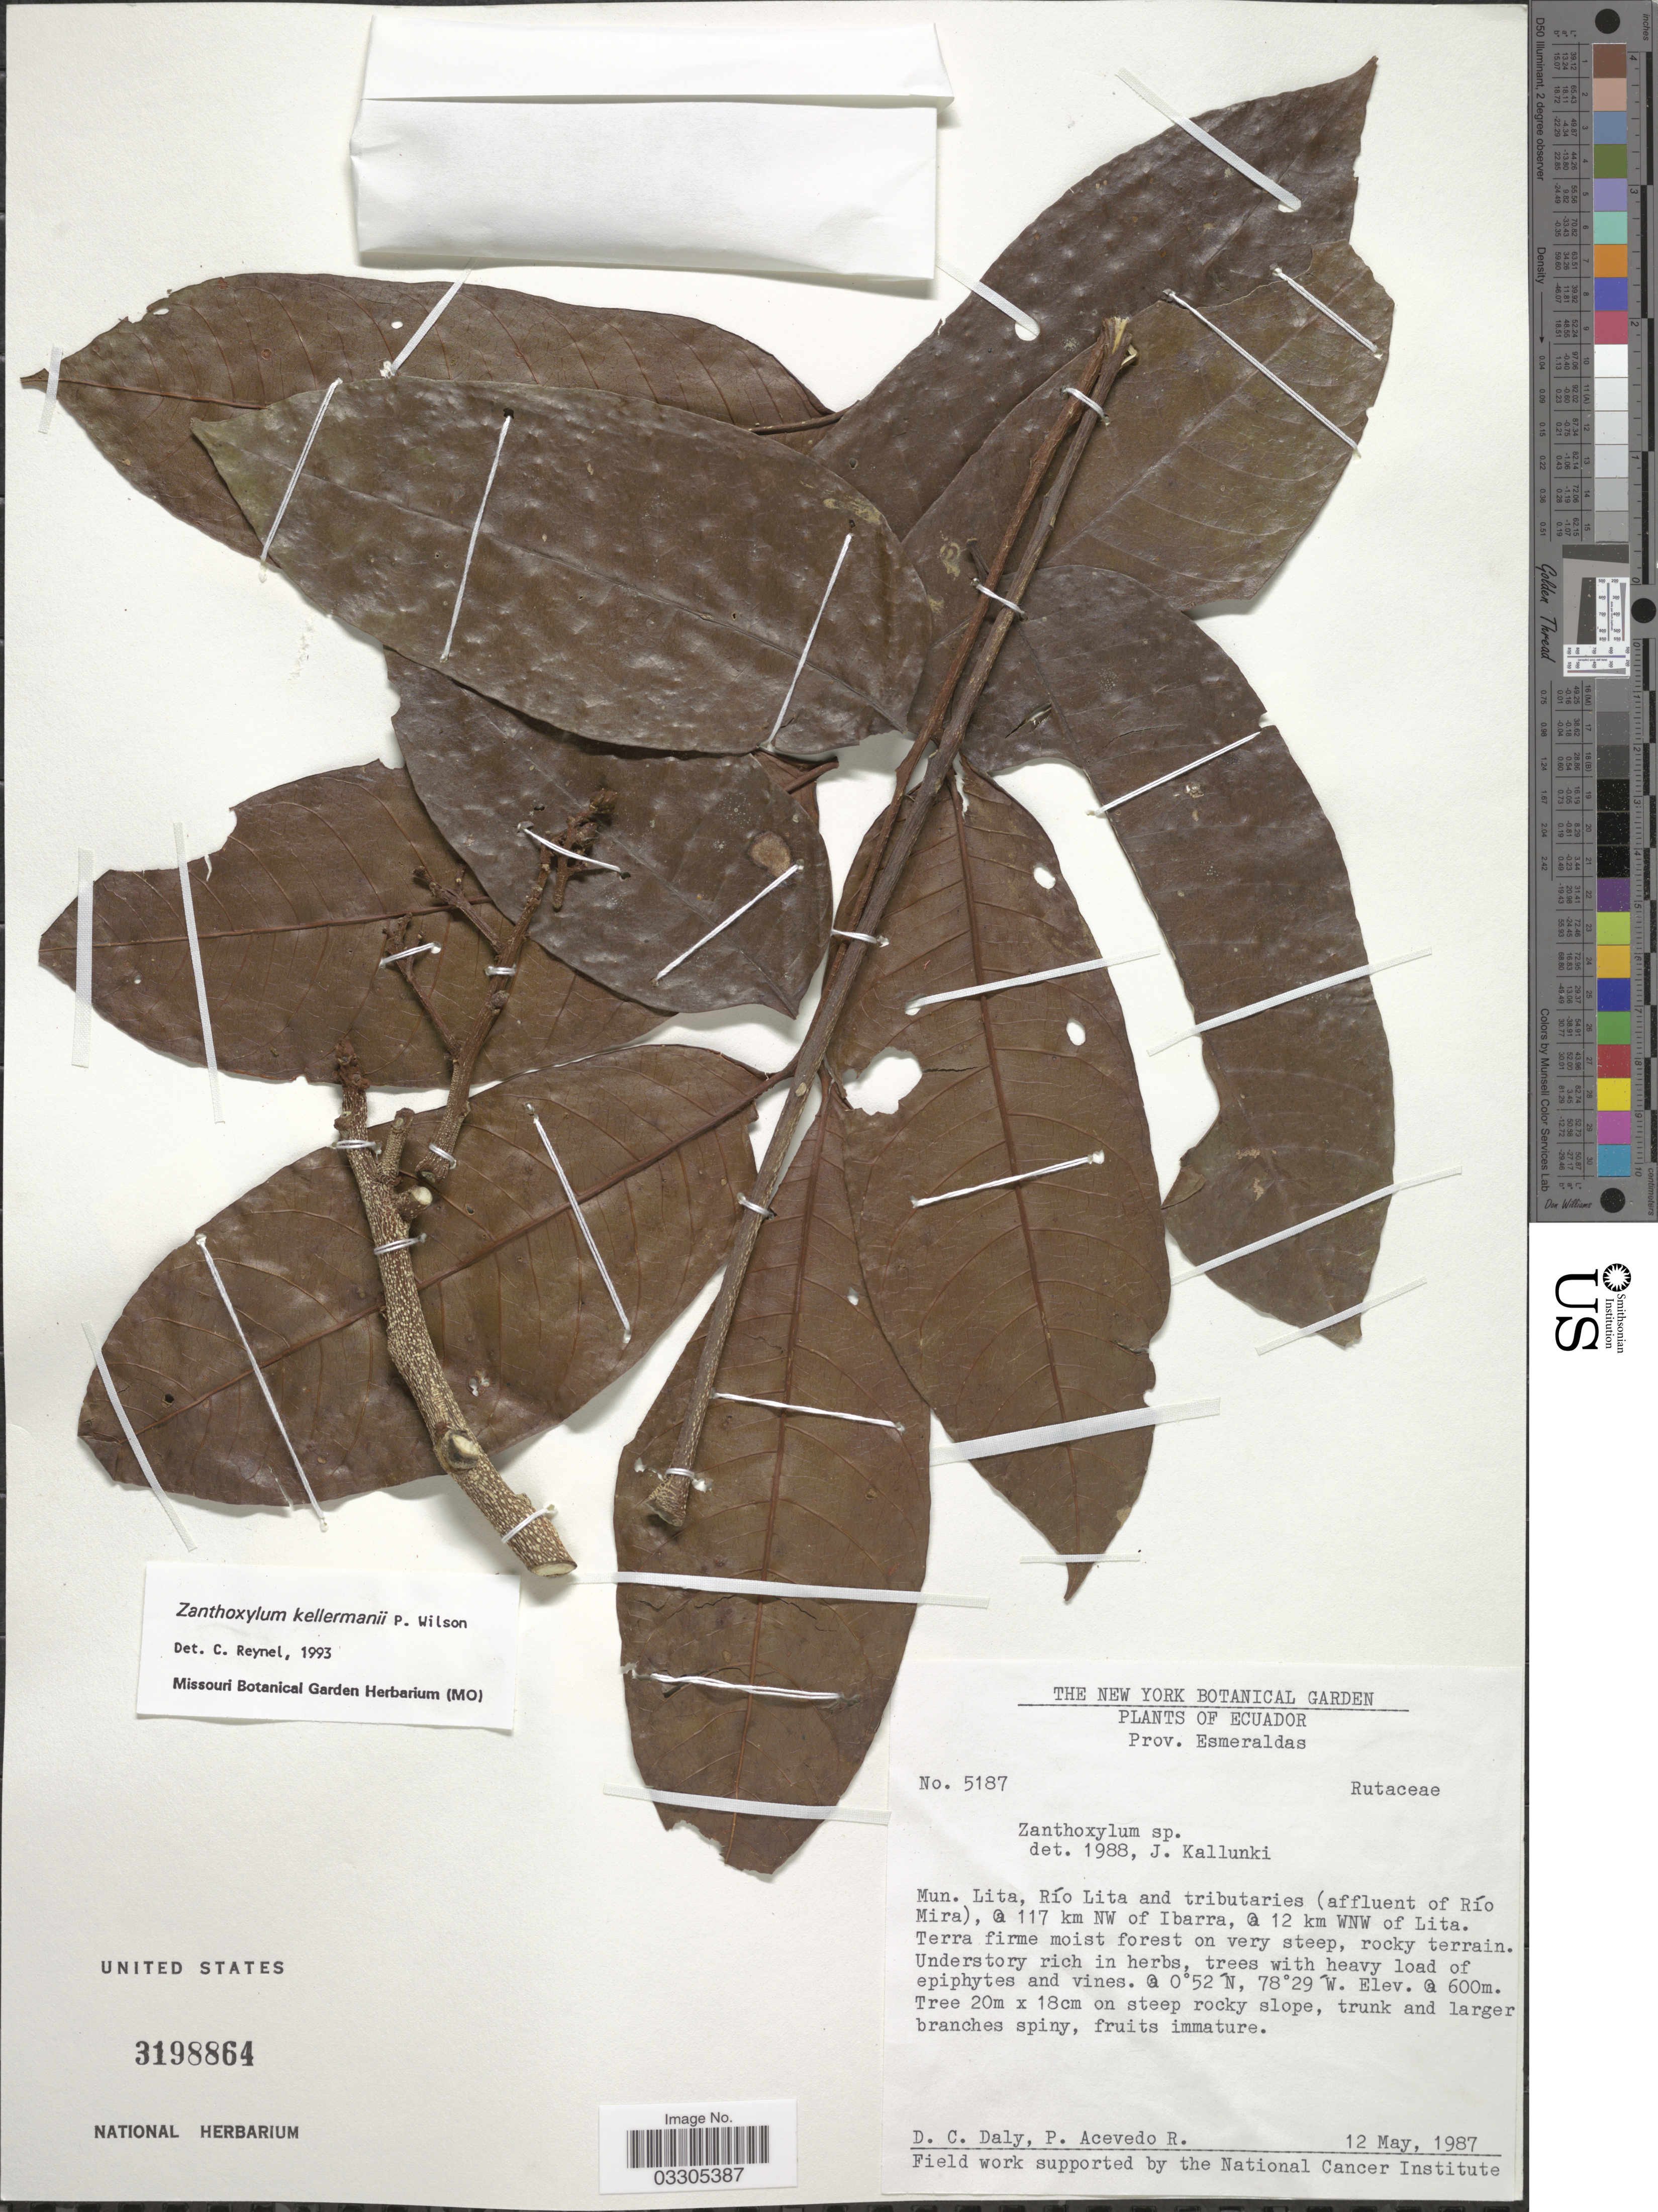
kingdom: Plantae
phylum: Tracheophyta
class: Magnoliopsida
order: Sapindales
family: Rutaceae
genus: Zanthoxylum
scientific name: Zanthoxylum kellermanii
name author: P. Wilson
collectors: D. C. Daly & P. Acevedo R.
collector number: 5187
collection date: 1987-05-12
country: Ecuador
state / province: Esmeraldas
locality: Mun. Lita, Río Lita and tributaties (affluent of Río Mira), @ 117 km NW of Ibarra, @ 12 km WNW of Lita.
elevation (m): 600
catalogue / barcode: US 3198864